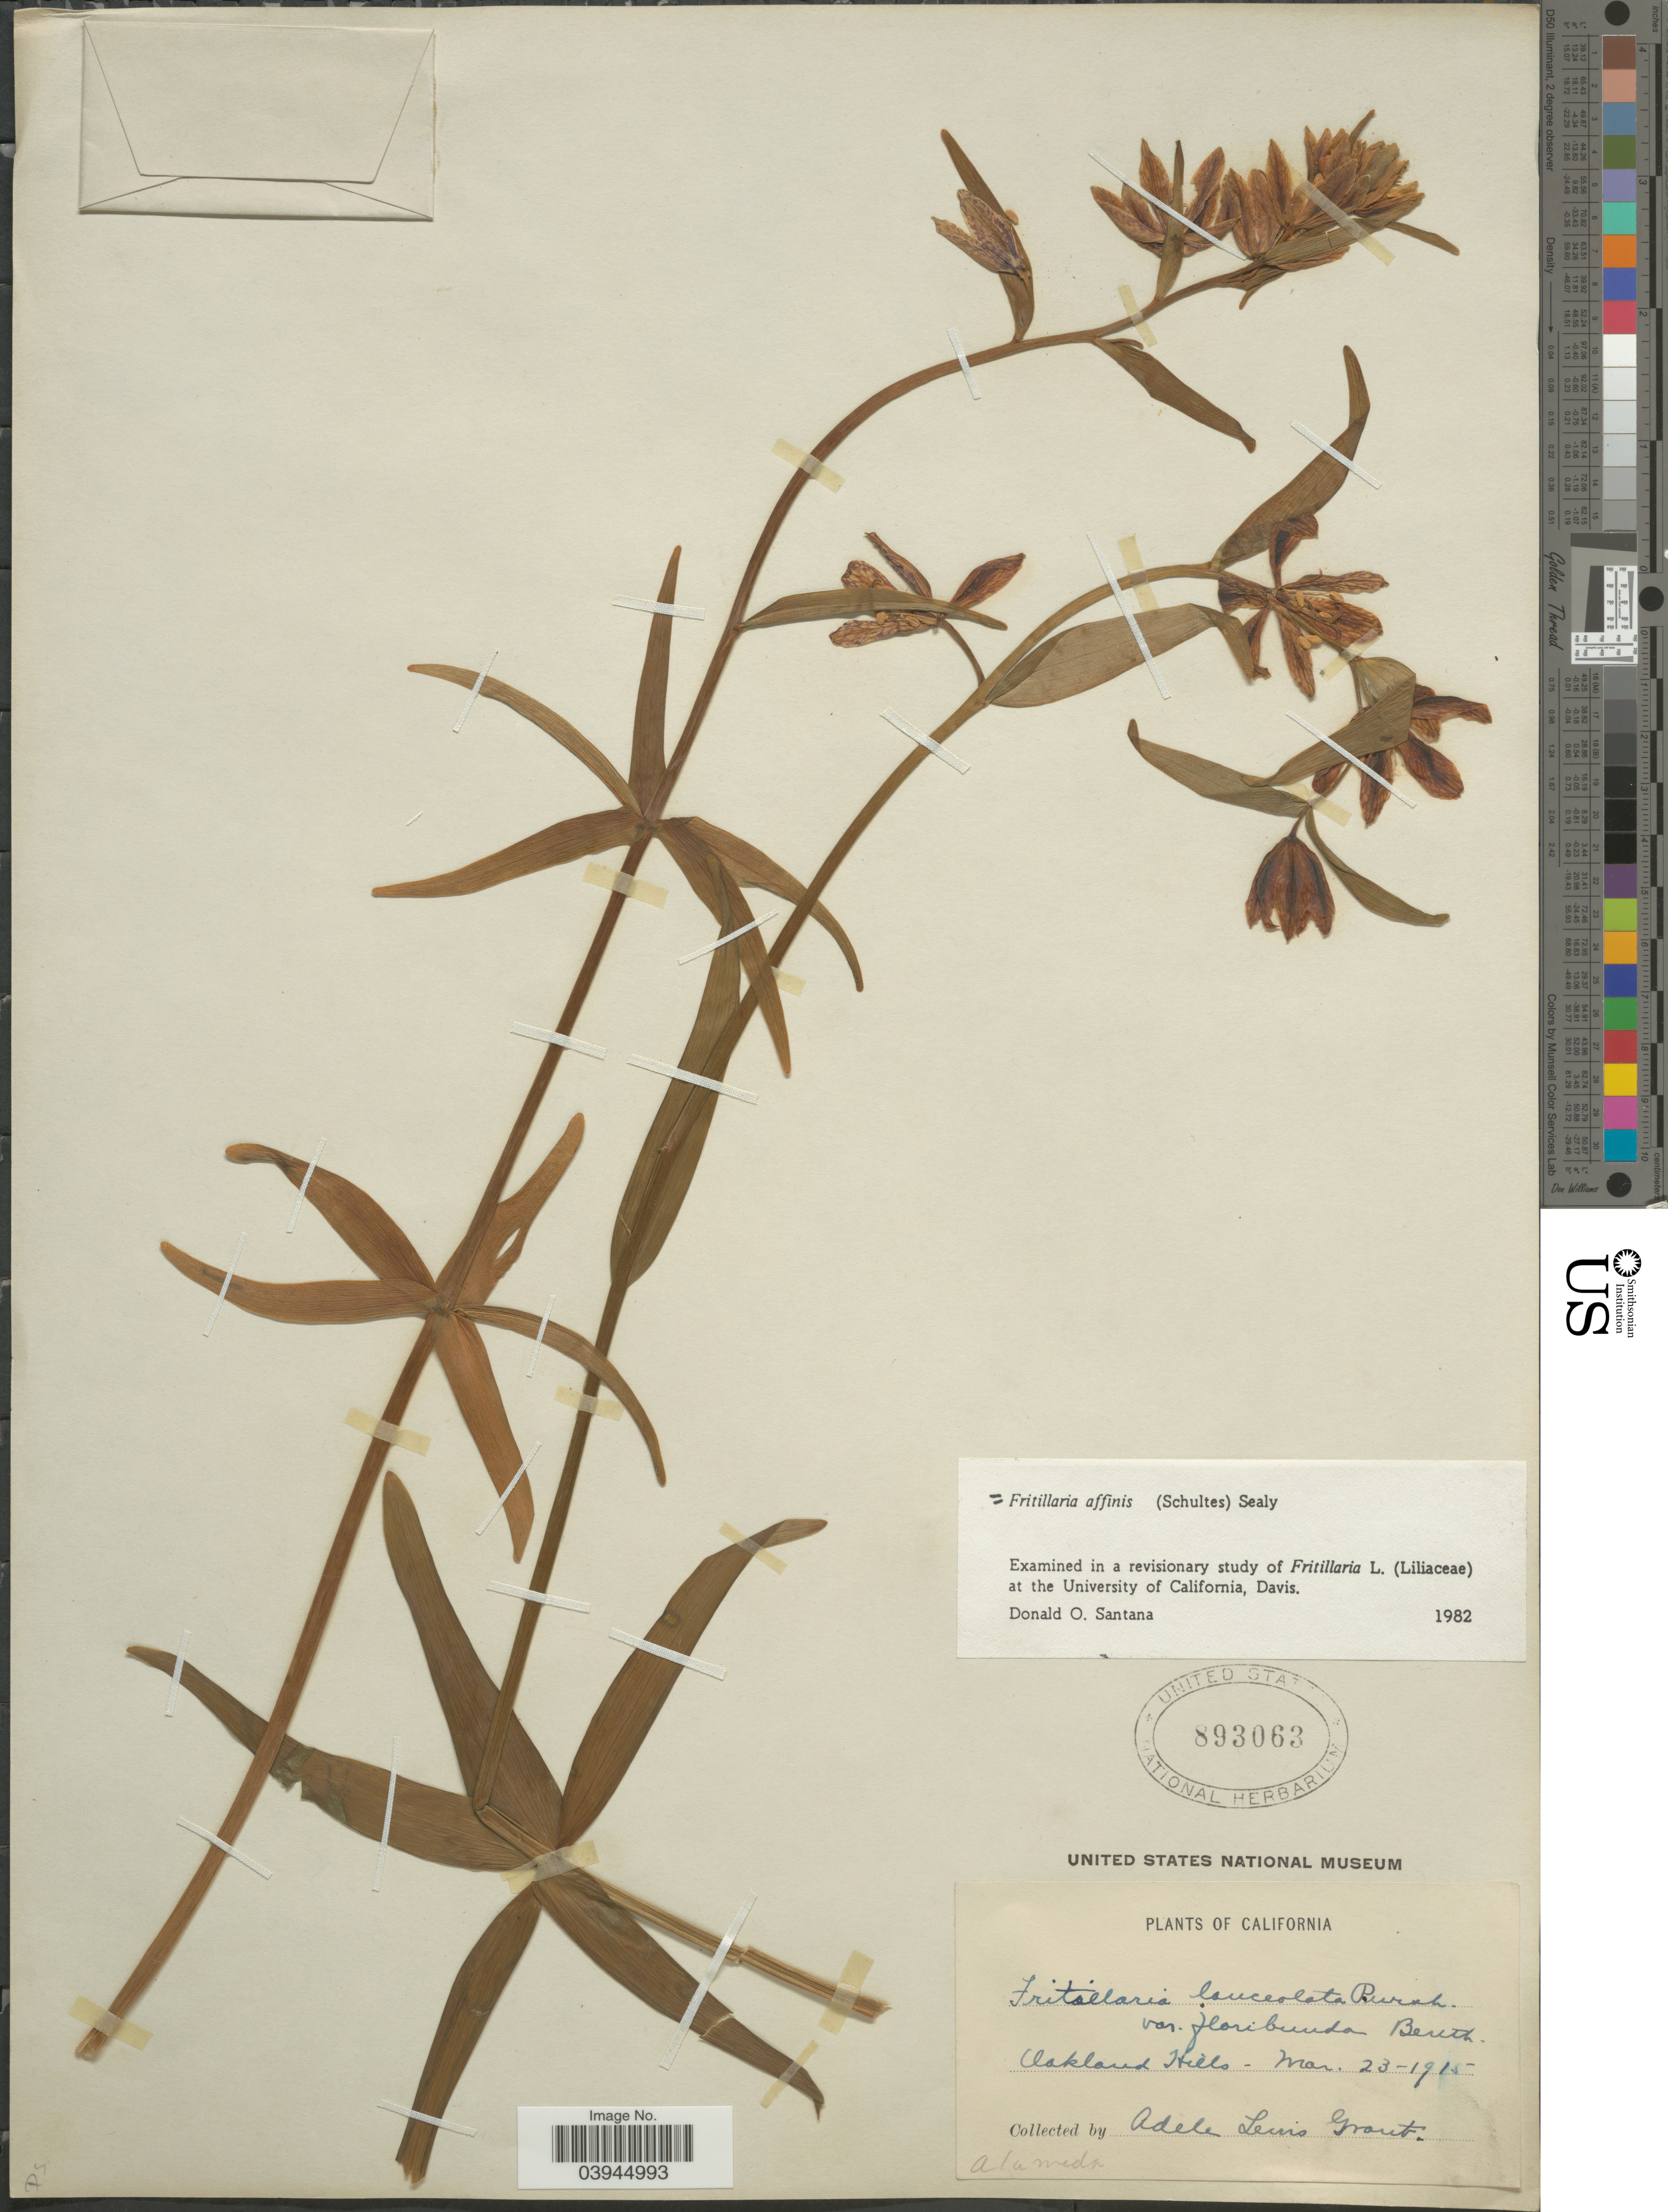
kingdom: Plantae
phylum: Tracheophyta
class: Liliopsida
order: Liliales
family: Liliaceae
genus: Fritillaria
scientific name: Fritillaria affinis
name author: (Schult. & Schult. f.) Sealy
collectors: A. L. Grant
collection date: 1915-03-23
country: United States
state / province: California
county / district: Alameda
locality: Oakland Hills. Alameda.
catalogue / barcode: US 893063